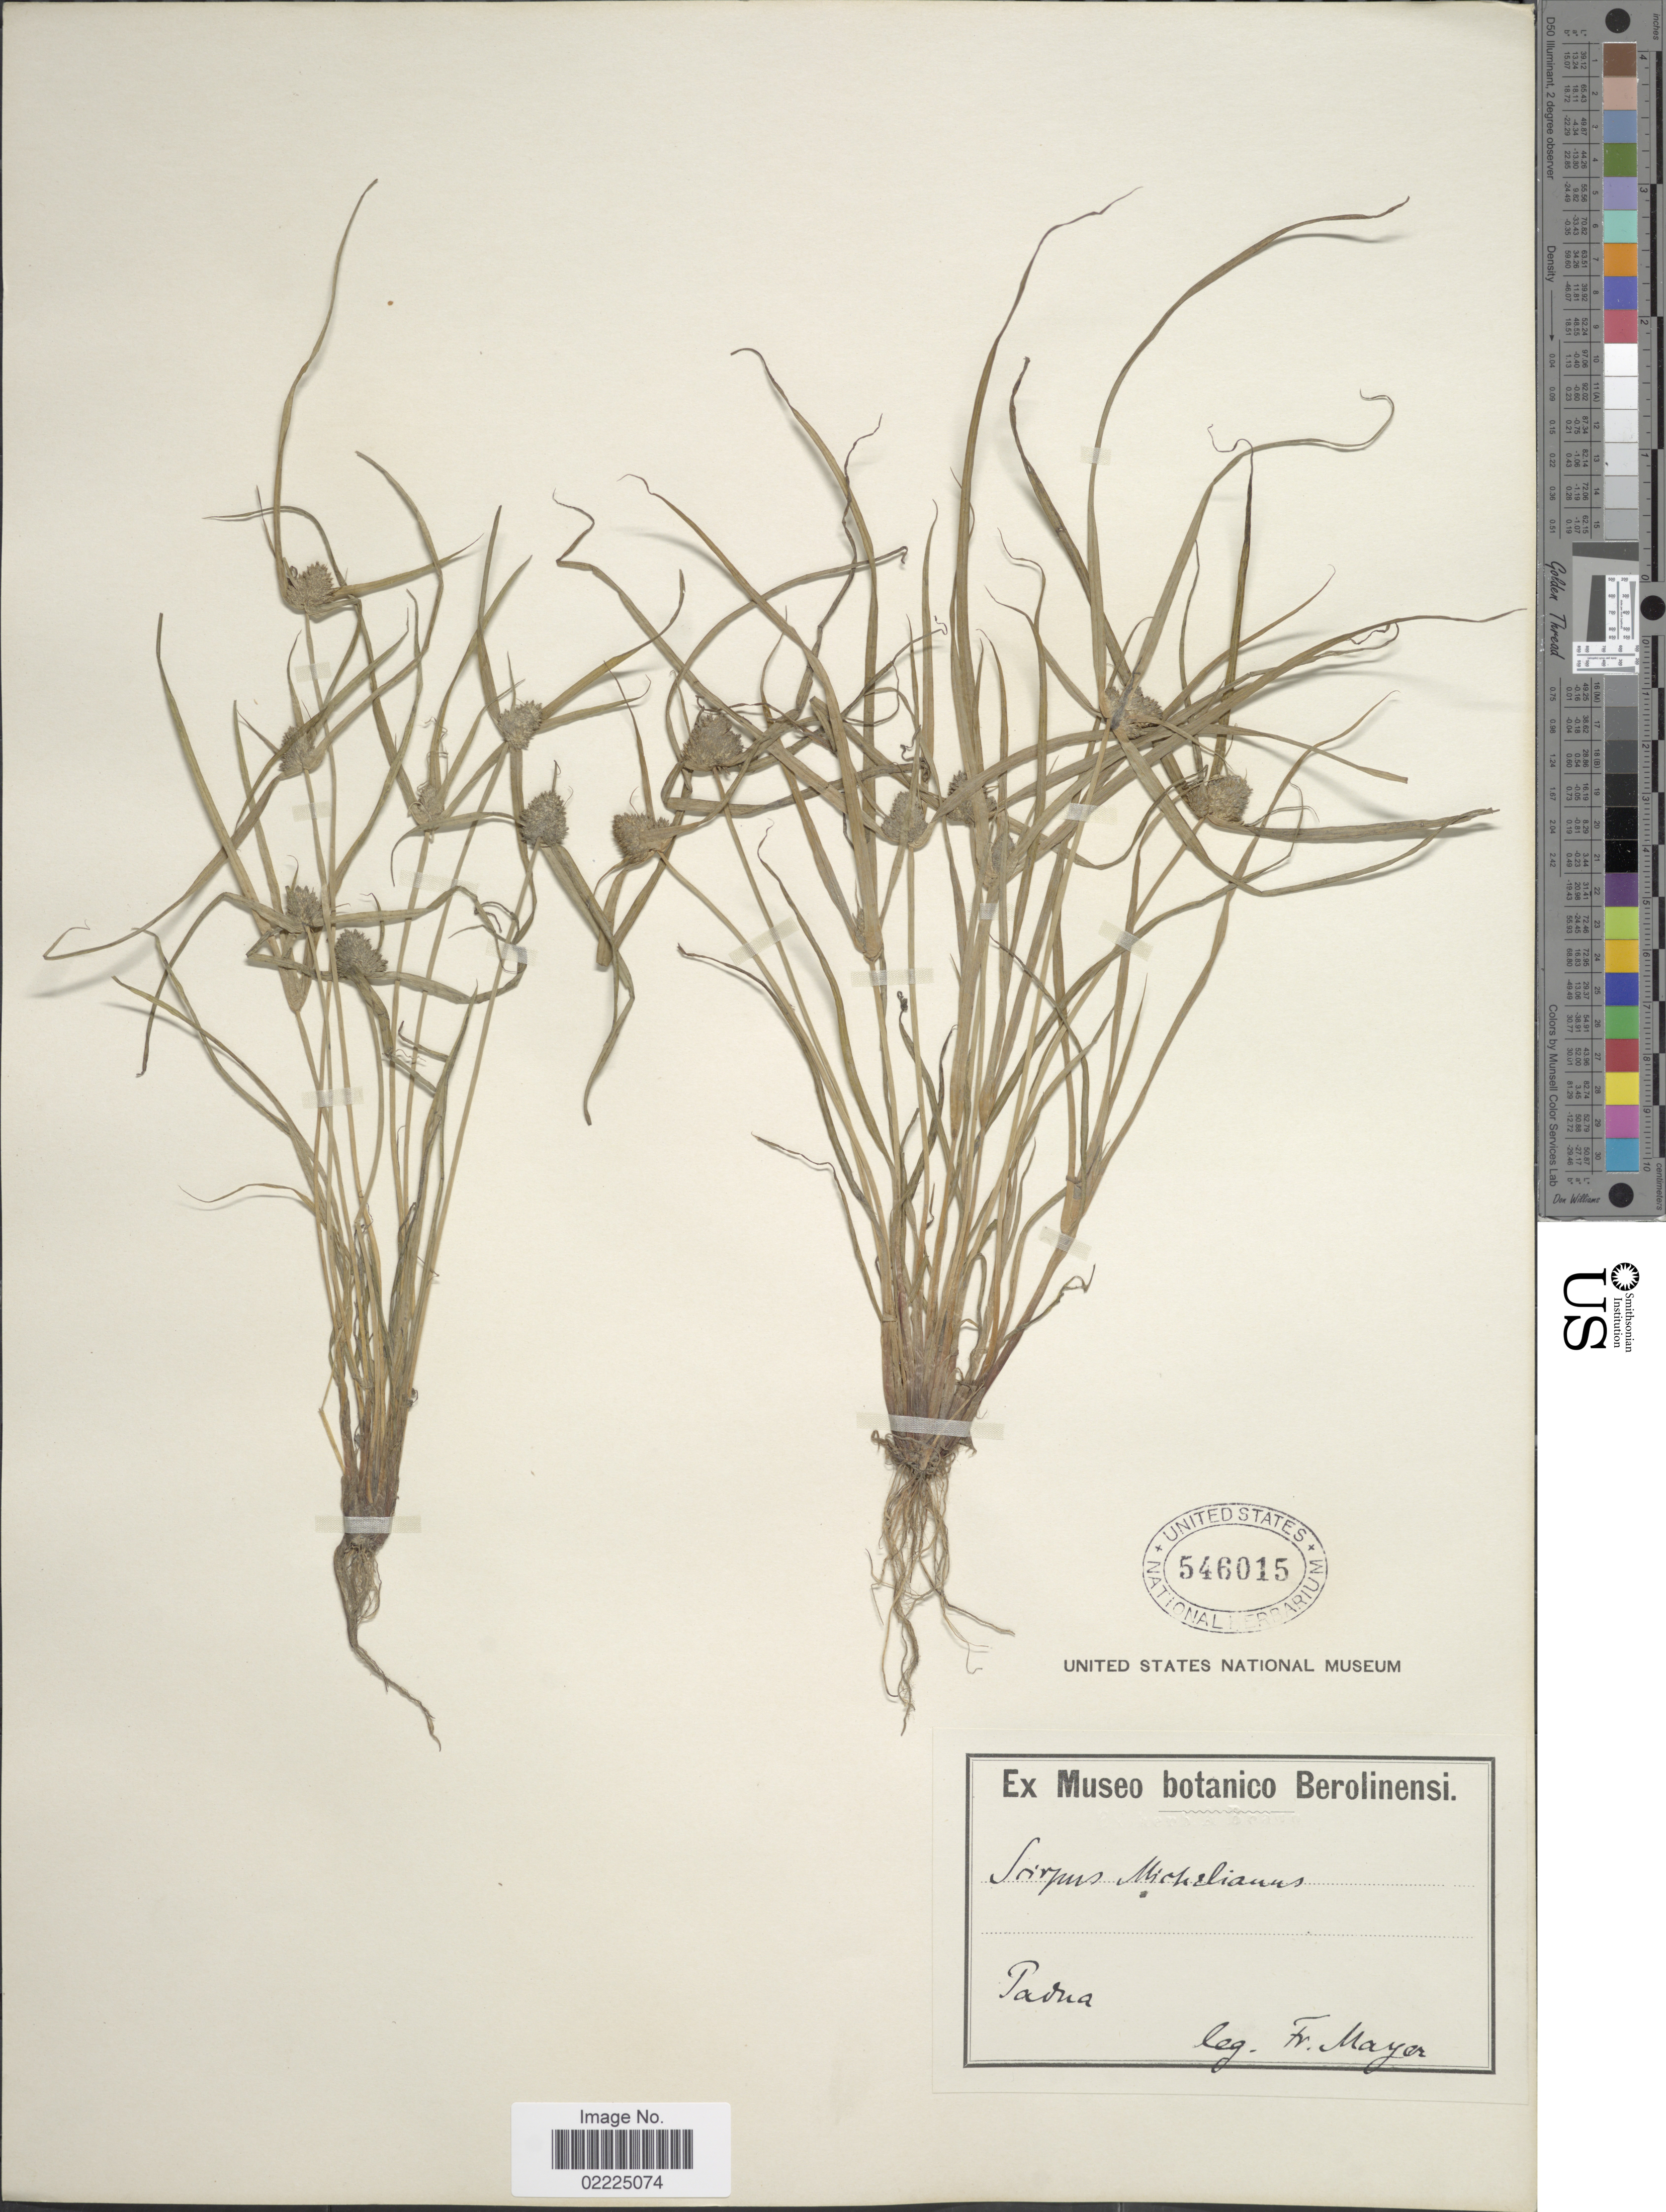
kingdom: Plantae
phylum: Tracheophyta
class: Liliopsida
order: Poales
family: Cyperaceae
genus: Cyperus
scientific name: Cyperus michelianus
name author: (L.) Delile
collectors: Mayer, F.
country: Italy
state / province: Veneto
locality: Padua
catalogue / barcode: US 546015